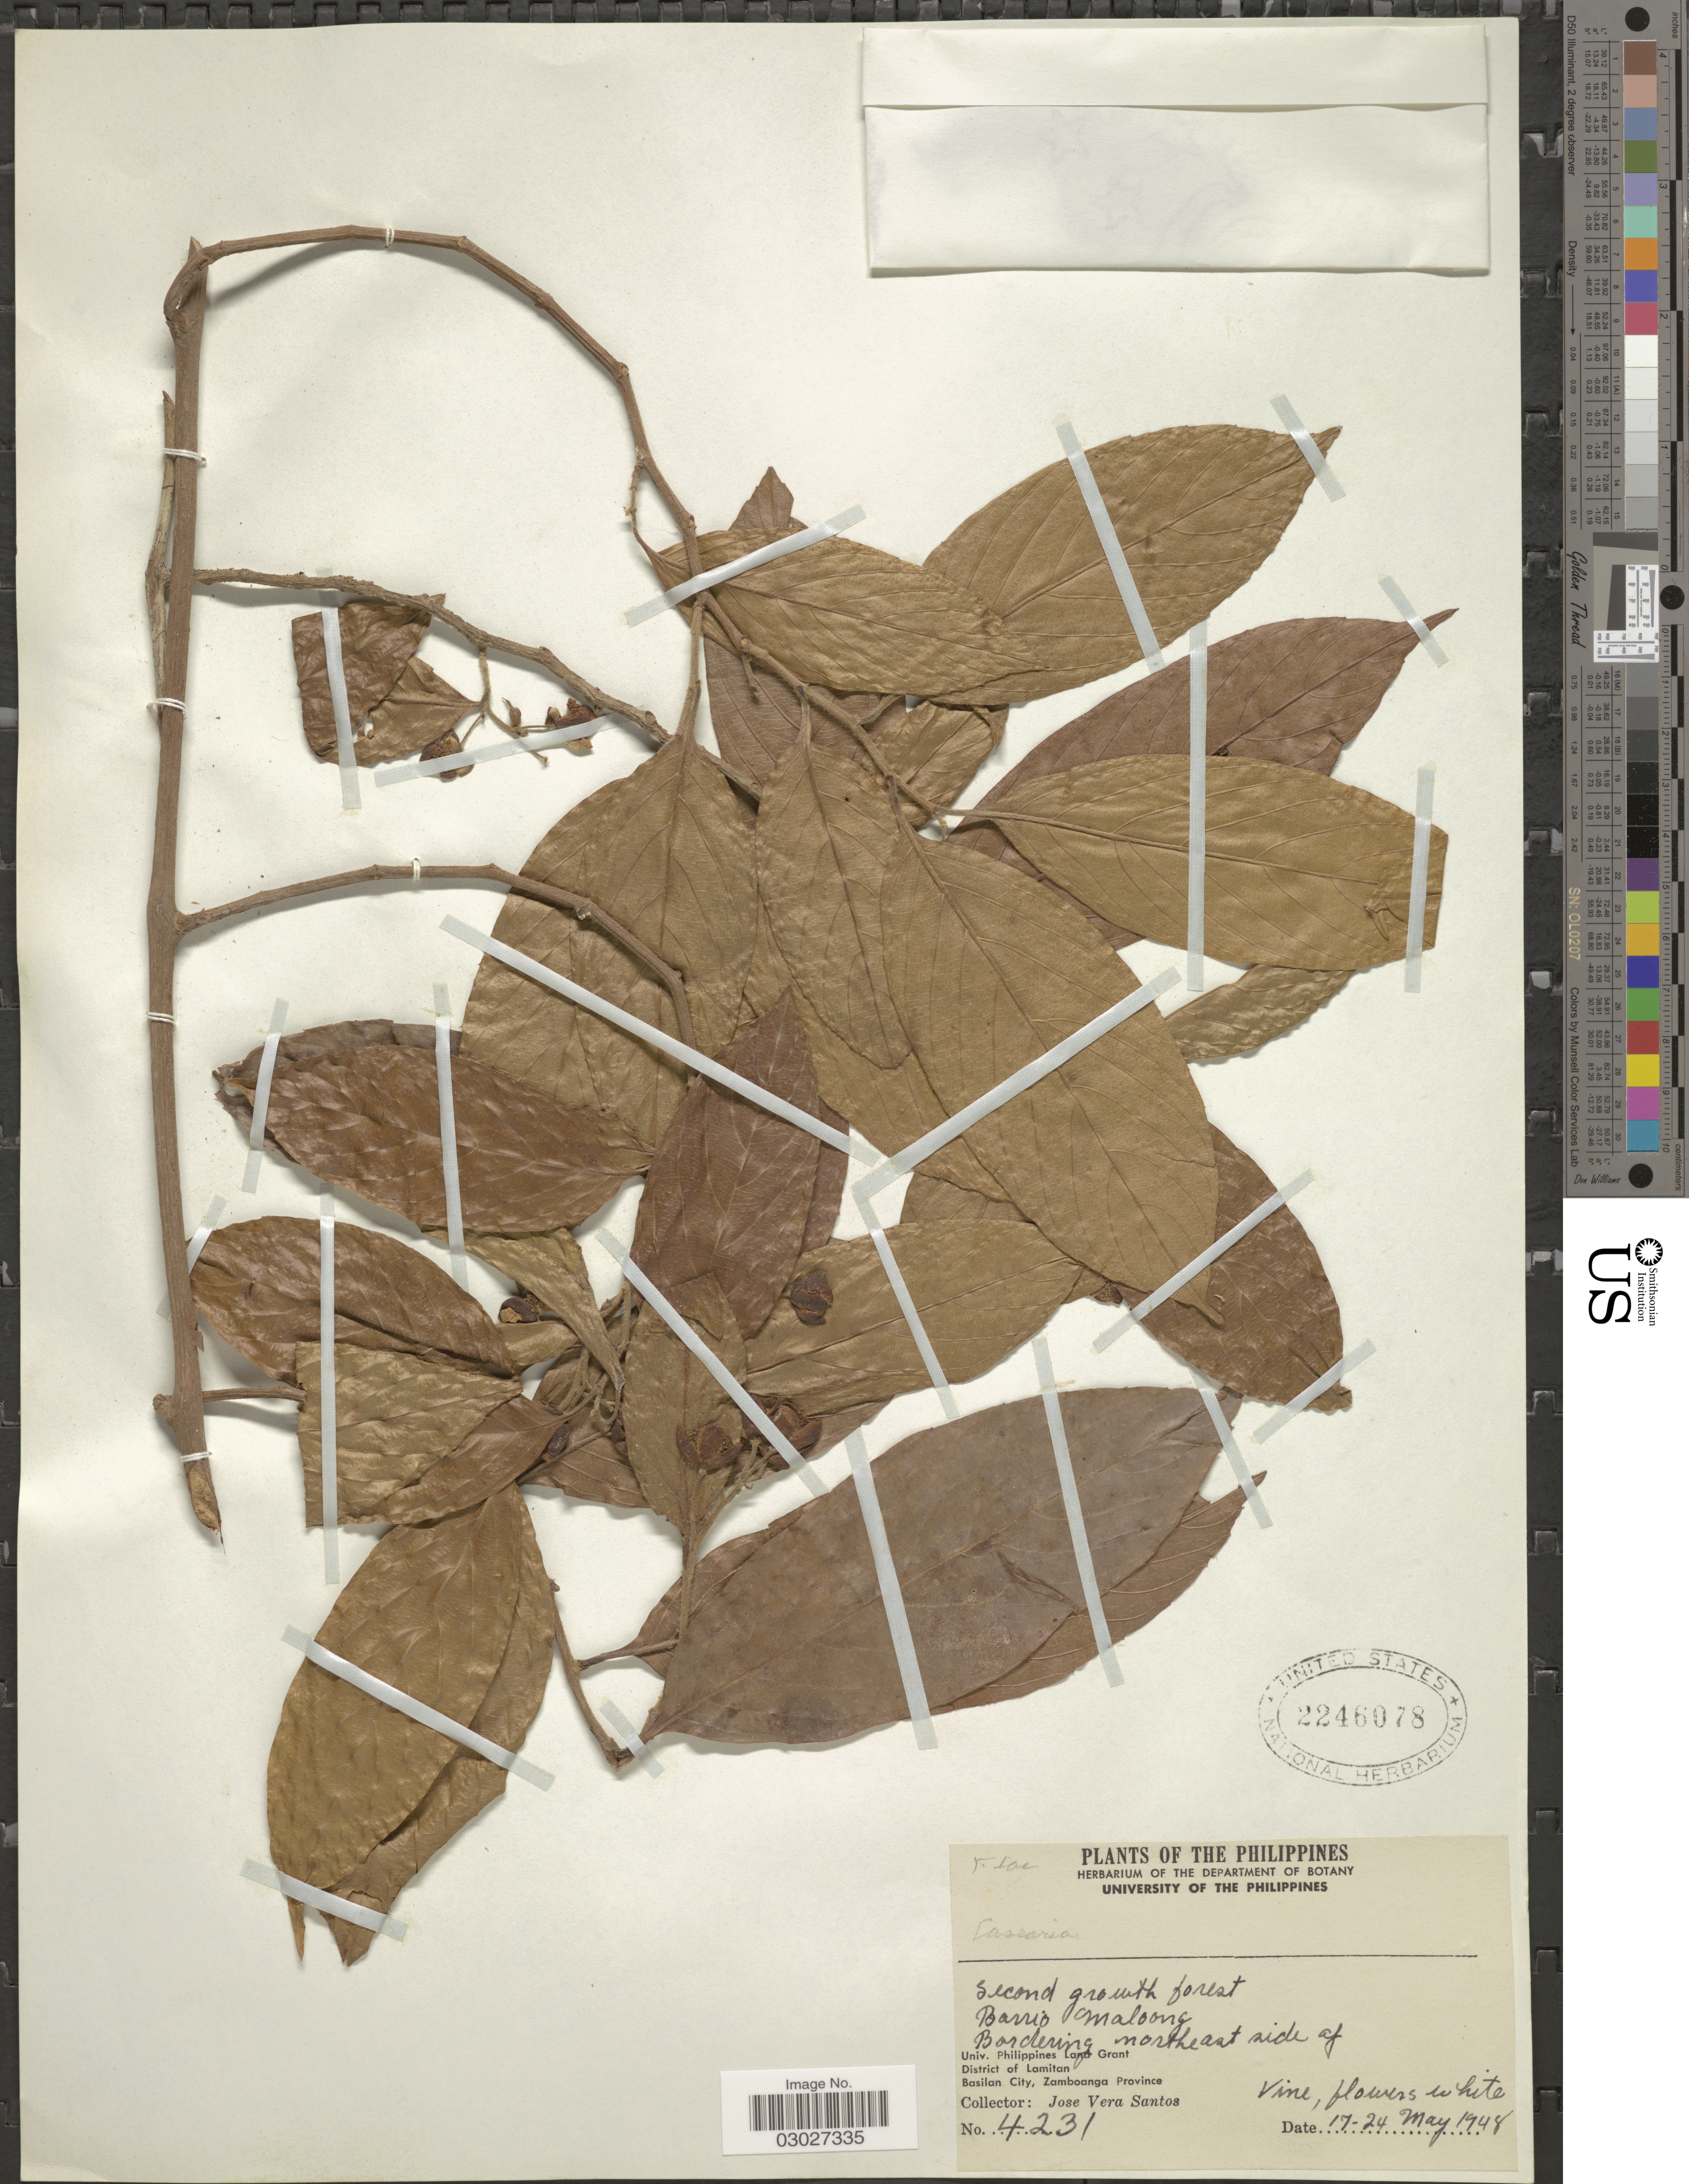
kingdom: Plantae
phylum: Tracheophyta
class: Magnoliopsida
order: Malpighiales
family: Salicaceae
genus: Casearia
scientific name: Casearia sp.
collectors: J. Santos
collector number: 4231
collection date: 1948-05-17/1948-05-24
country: Philippines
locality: Barrio Maloong, Bordering northeast side of Univ. Philippines Land Grant, District of Lamitan, Basilan City, Zamboanga Province.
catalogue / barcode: US 2246078